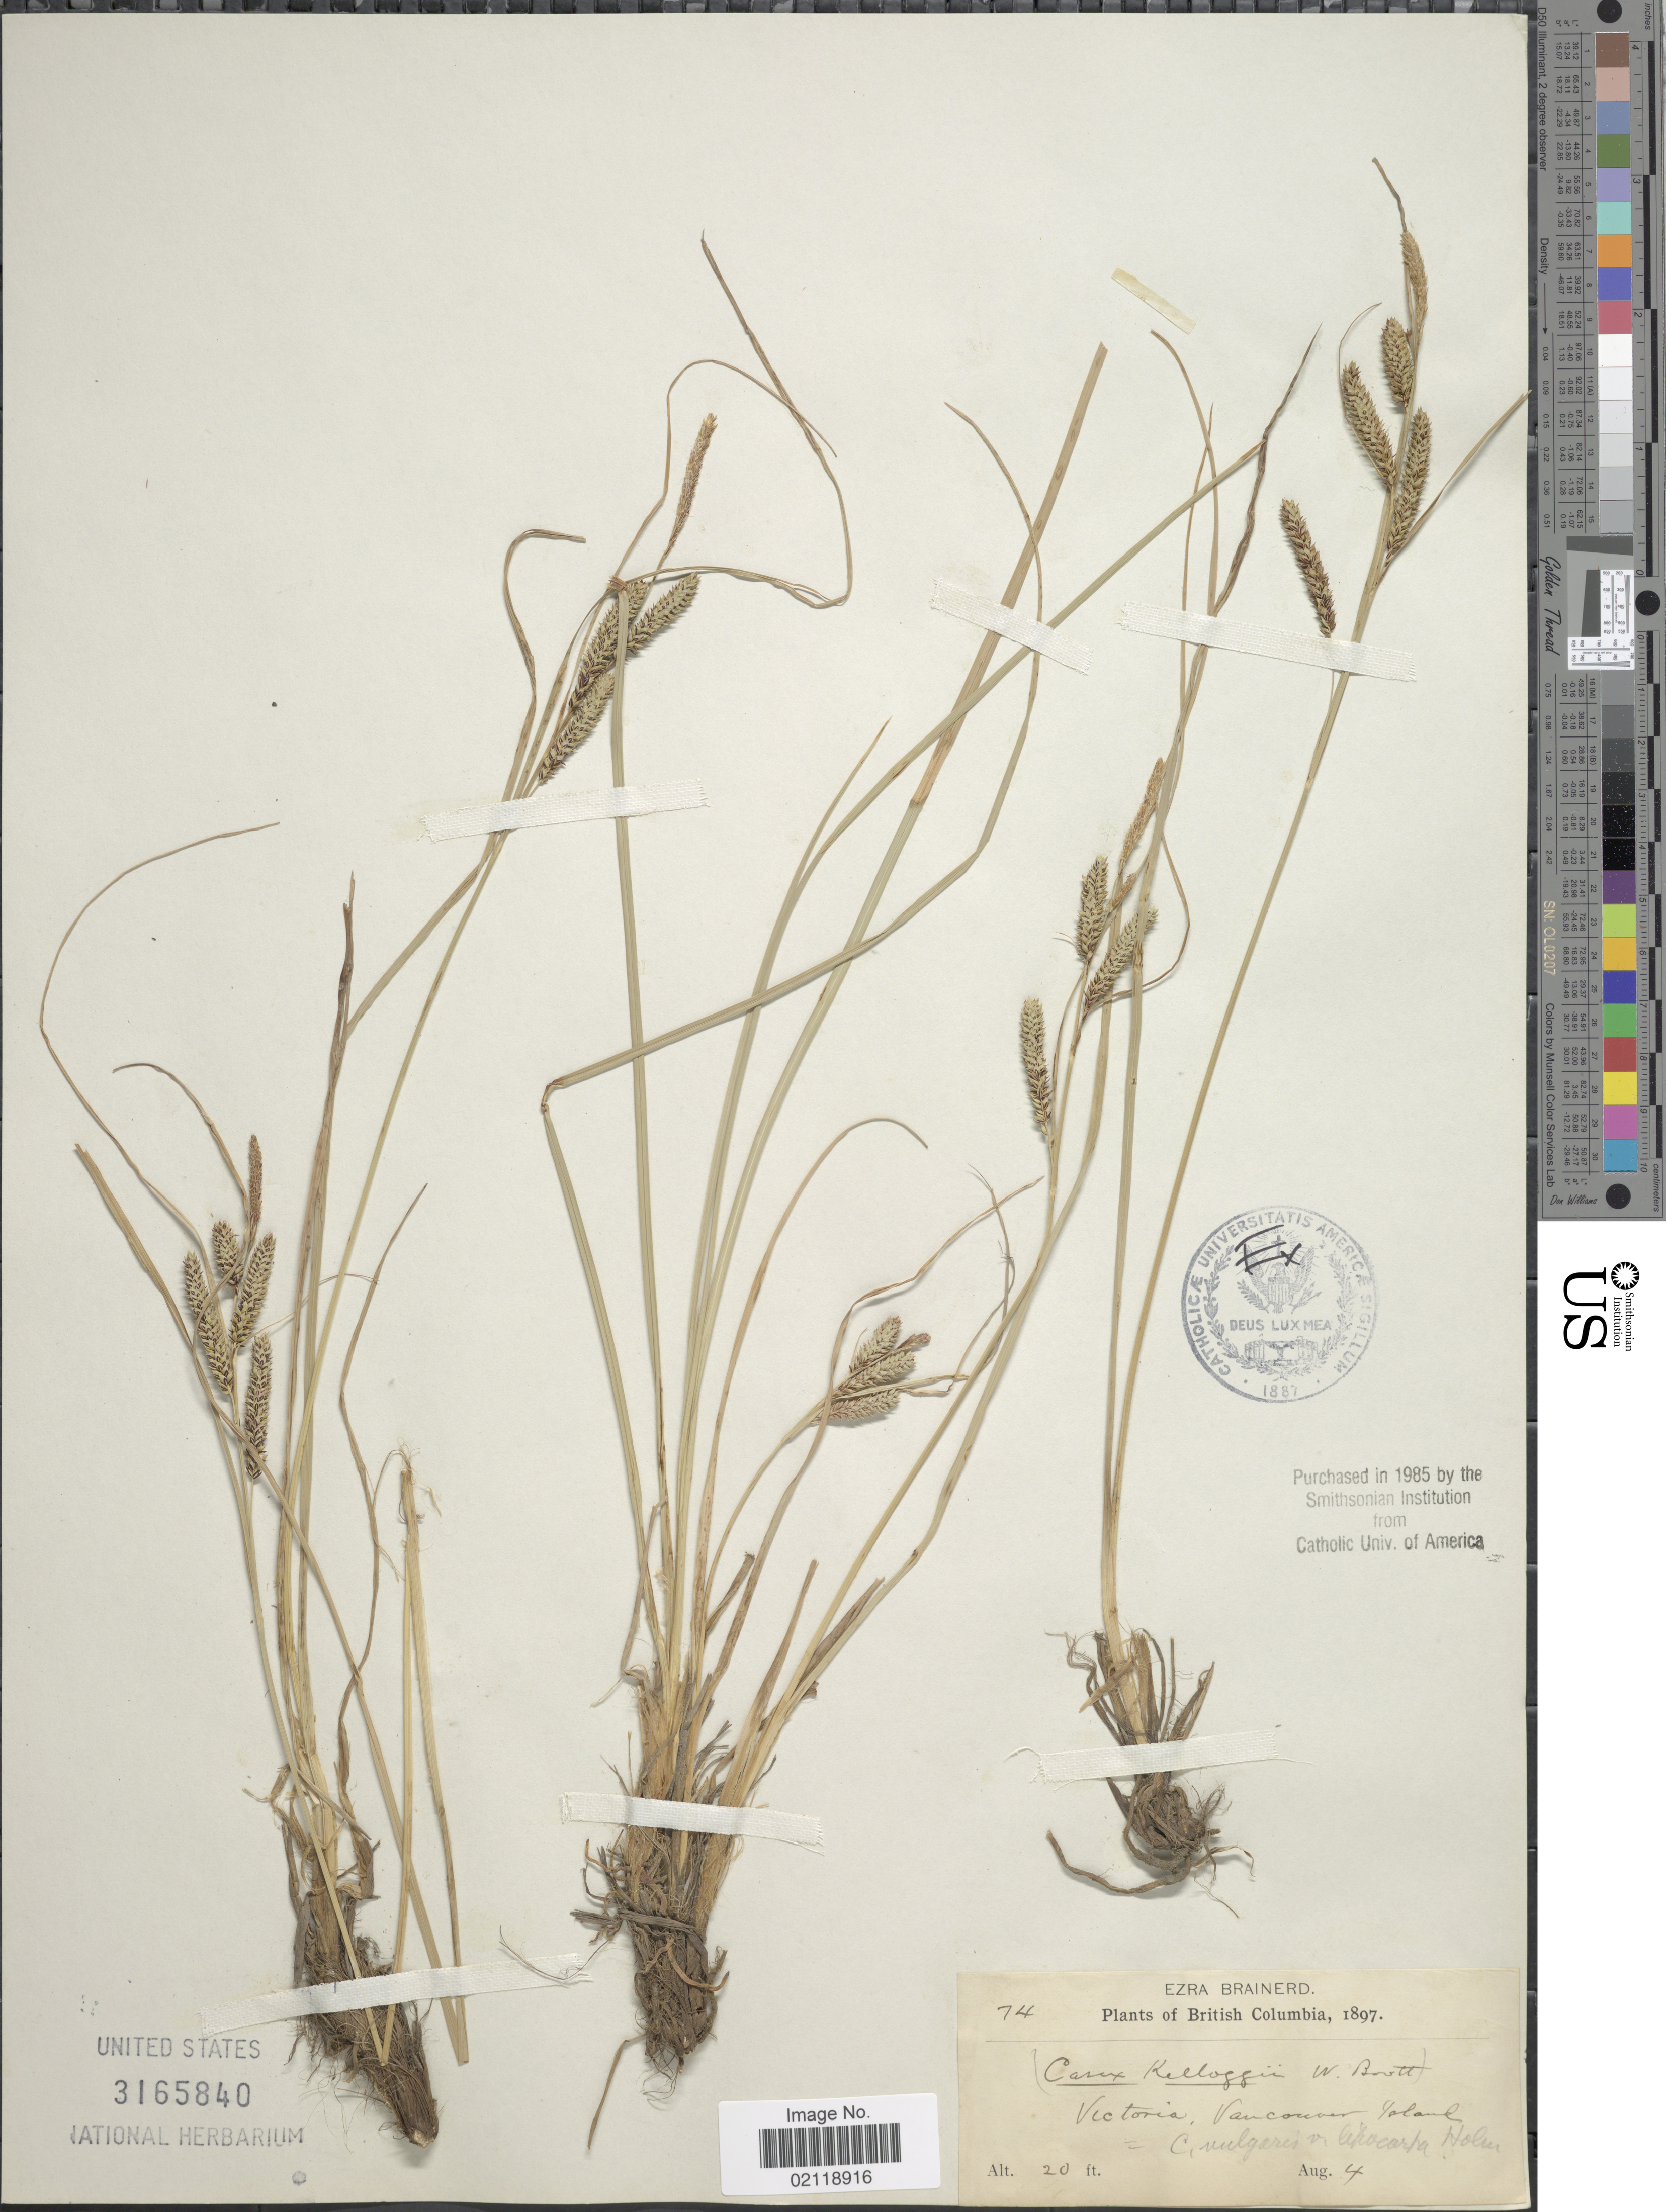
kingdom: Plantae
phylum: Tracheophyta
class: Liliopsida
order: Poales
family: Cyperaceae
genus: Carex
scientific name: Carex kelloggii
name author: W. Boott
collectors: E. Brainerd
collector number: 74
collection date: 1897-08-04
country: Canada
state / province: British Columbia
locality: Victoria, Vancouver Island.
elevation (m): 6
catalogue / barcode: US 3165840